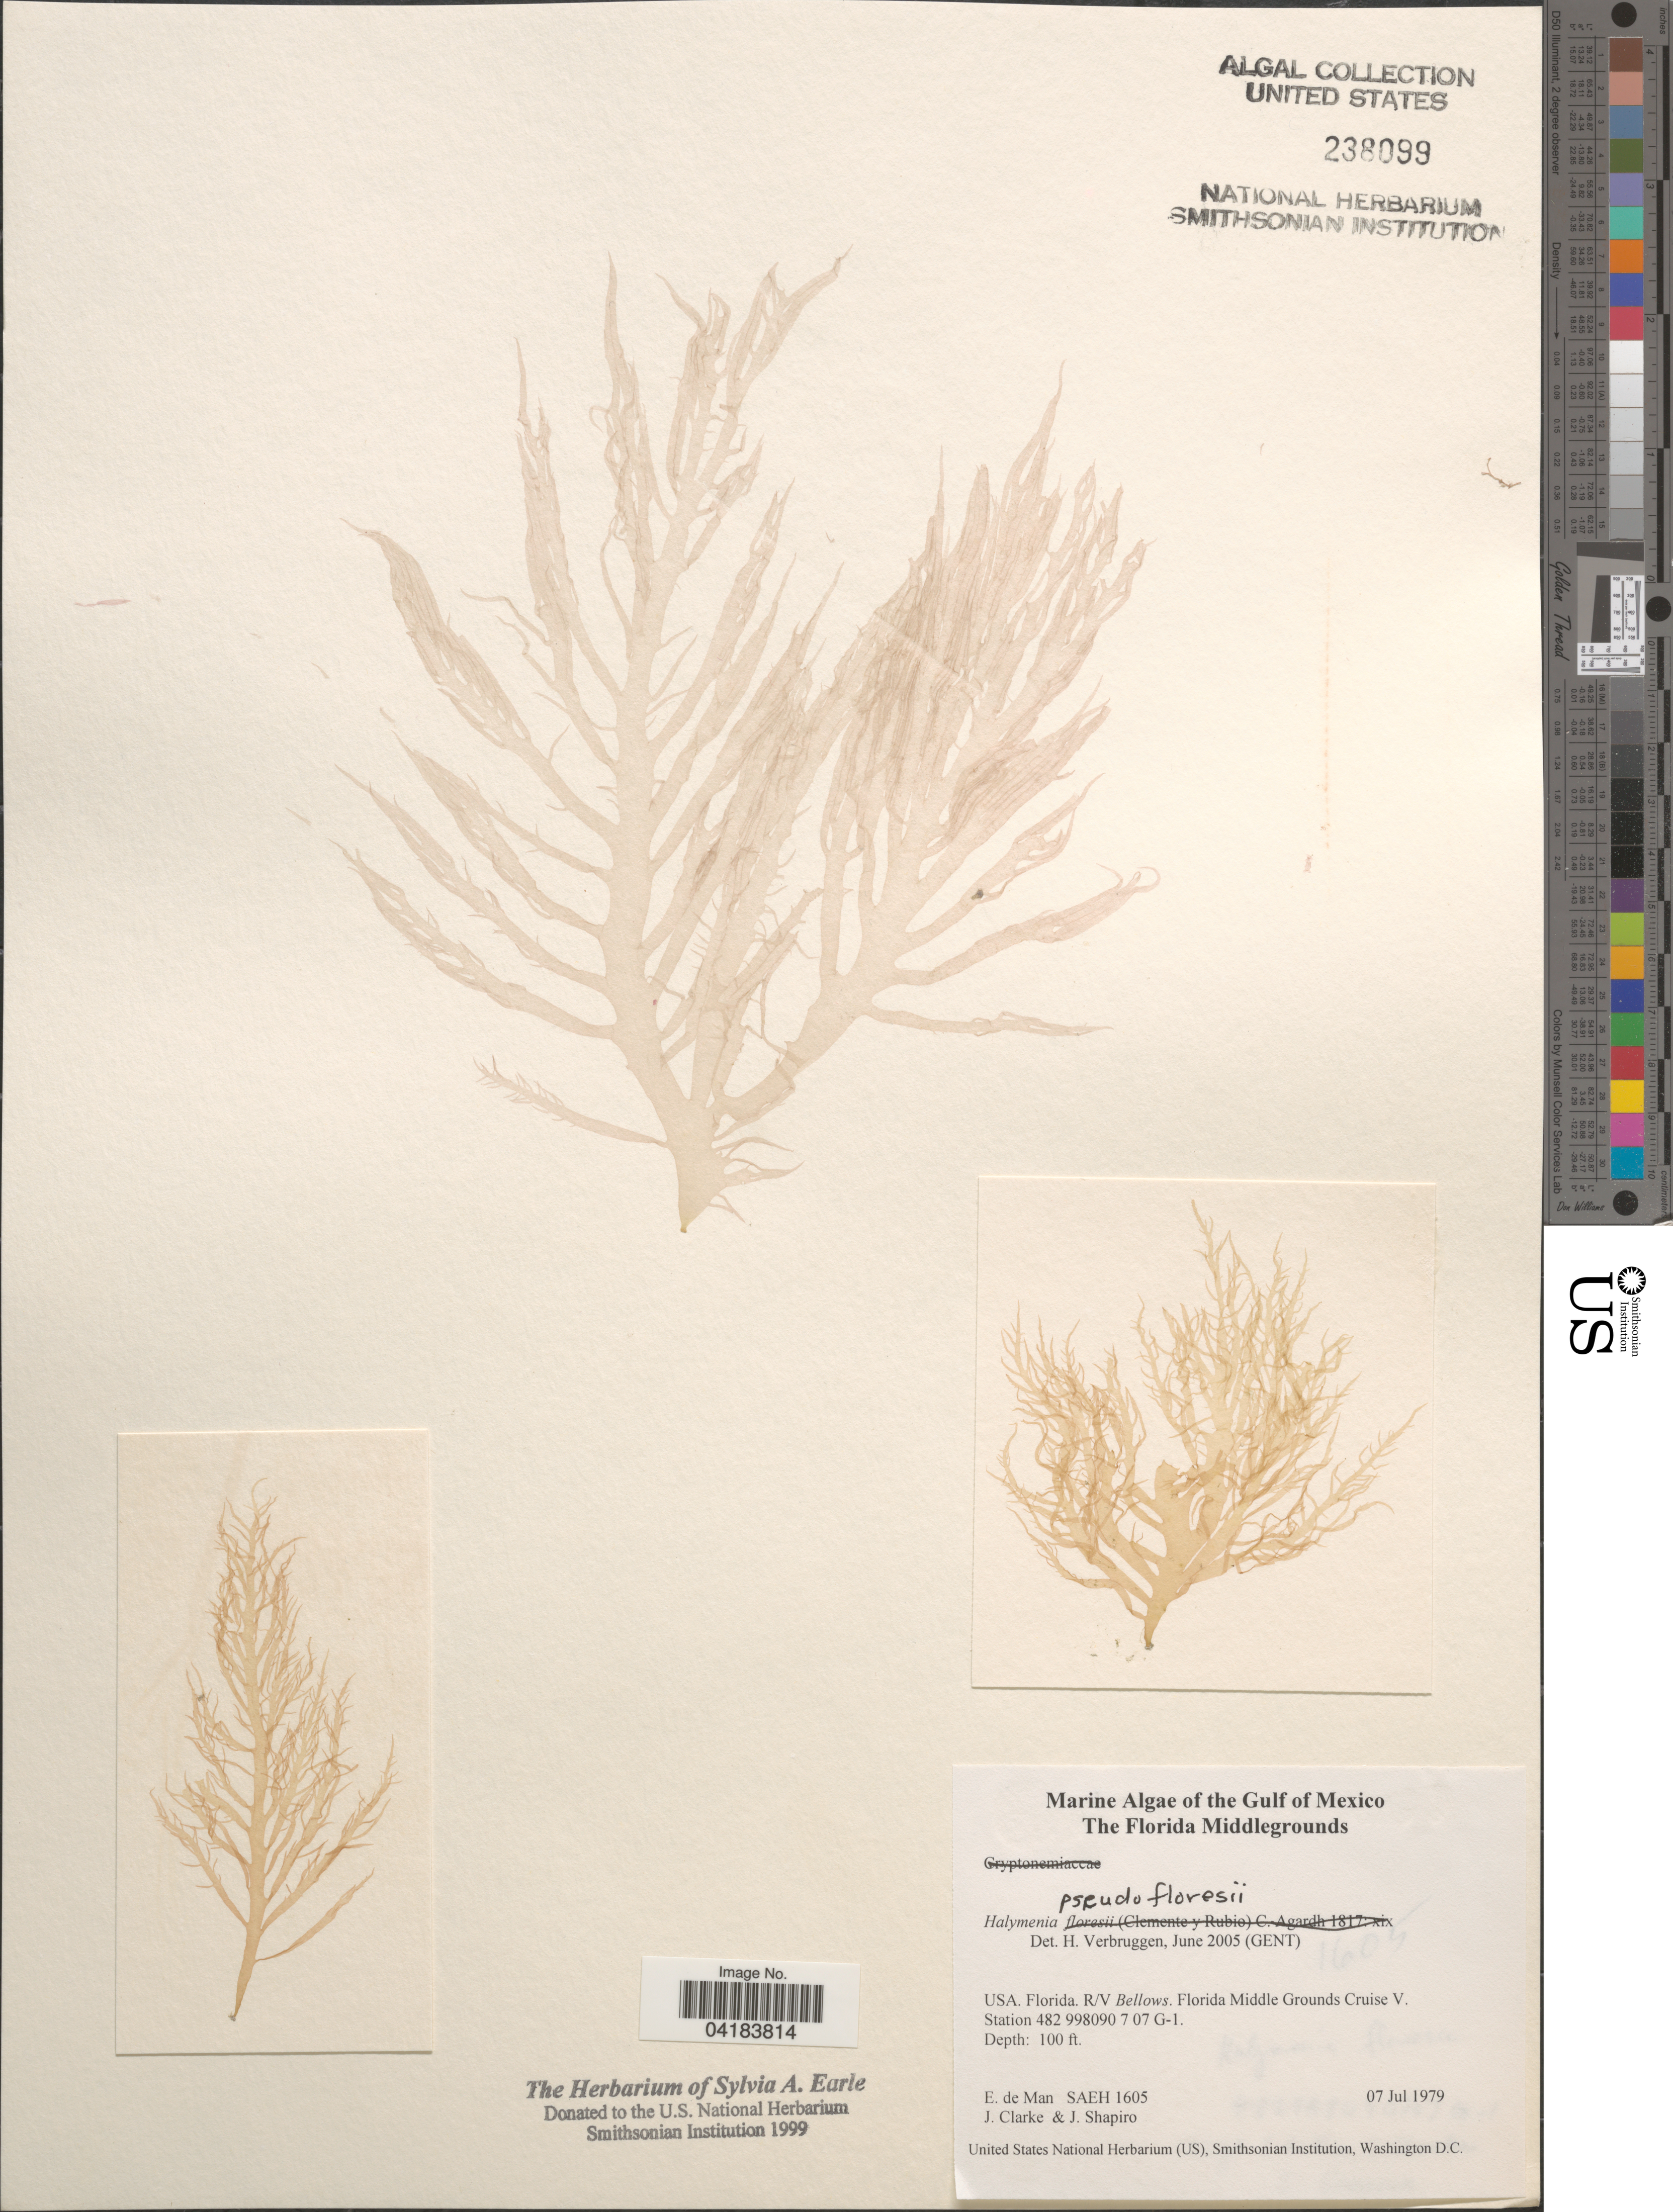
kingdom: Plantae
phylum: Rhodophyta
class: Florideophyceae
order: Halymeniales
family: Halymeniaceae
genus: Halymenia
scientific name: Halymenia pseudofloresia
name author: Collins & M. Howe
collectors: E. de Man, J. Clarke & J. Shapiro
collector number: SAEH1605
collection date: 1979-07-07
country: United States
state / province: Florida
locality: Gulf of Mexico. R/V Bellows. Florida Middle Grounds Cruise V. Station 482 998090 7 07 G-1.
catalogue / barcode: US 238099